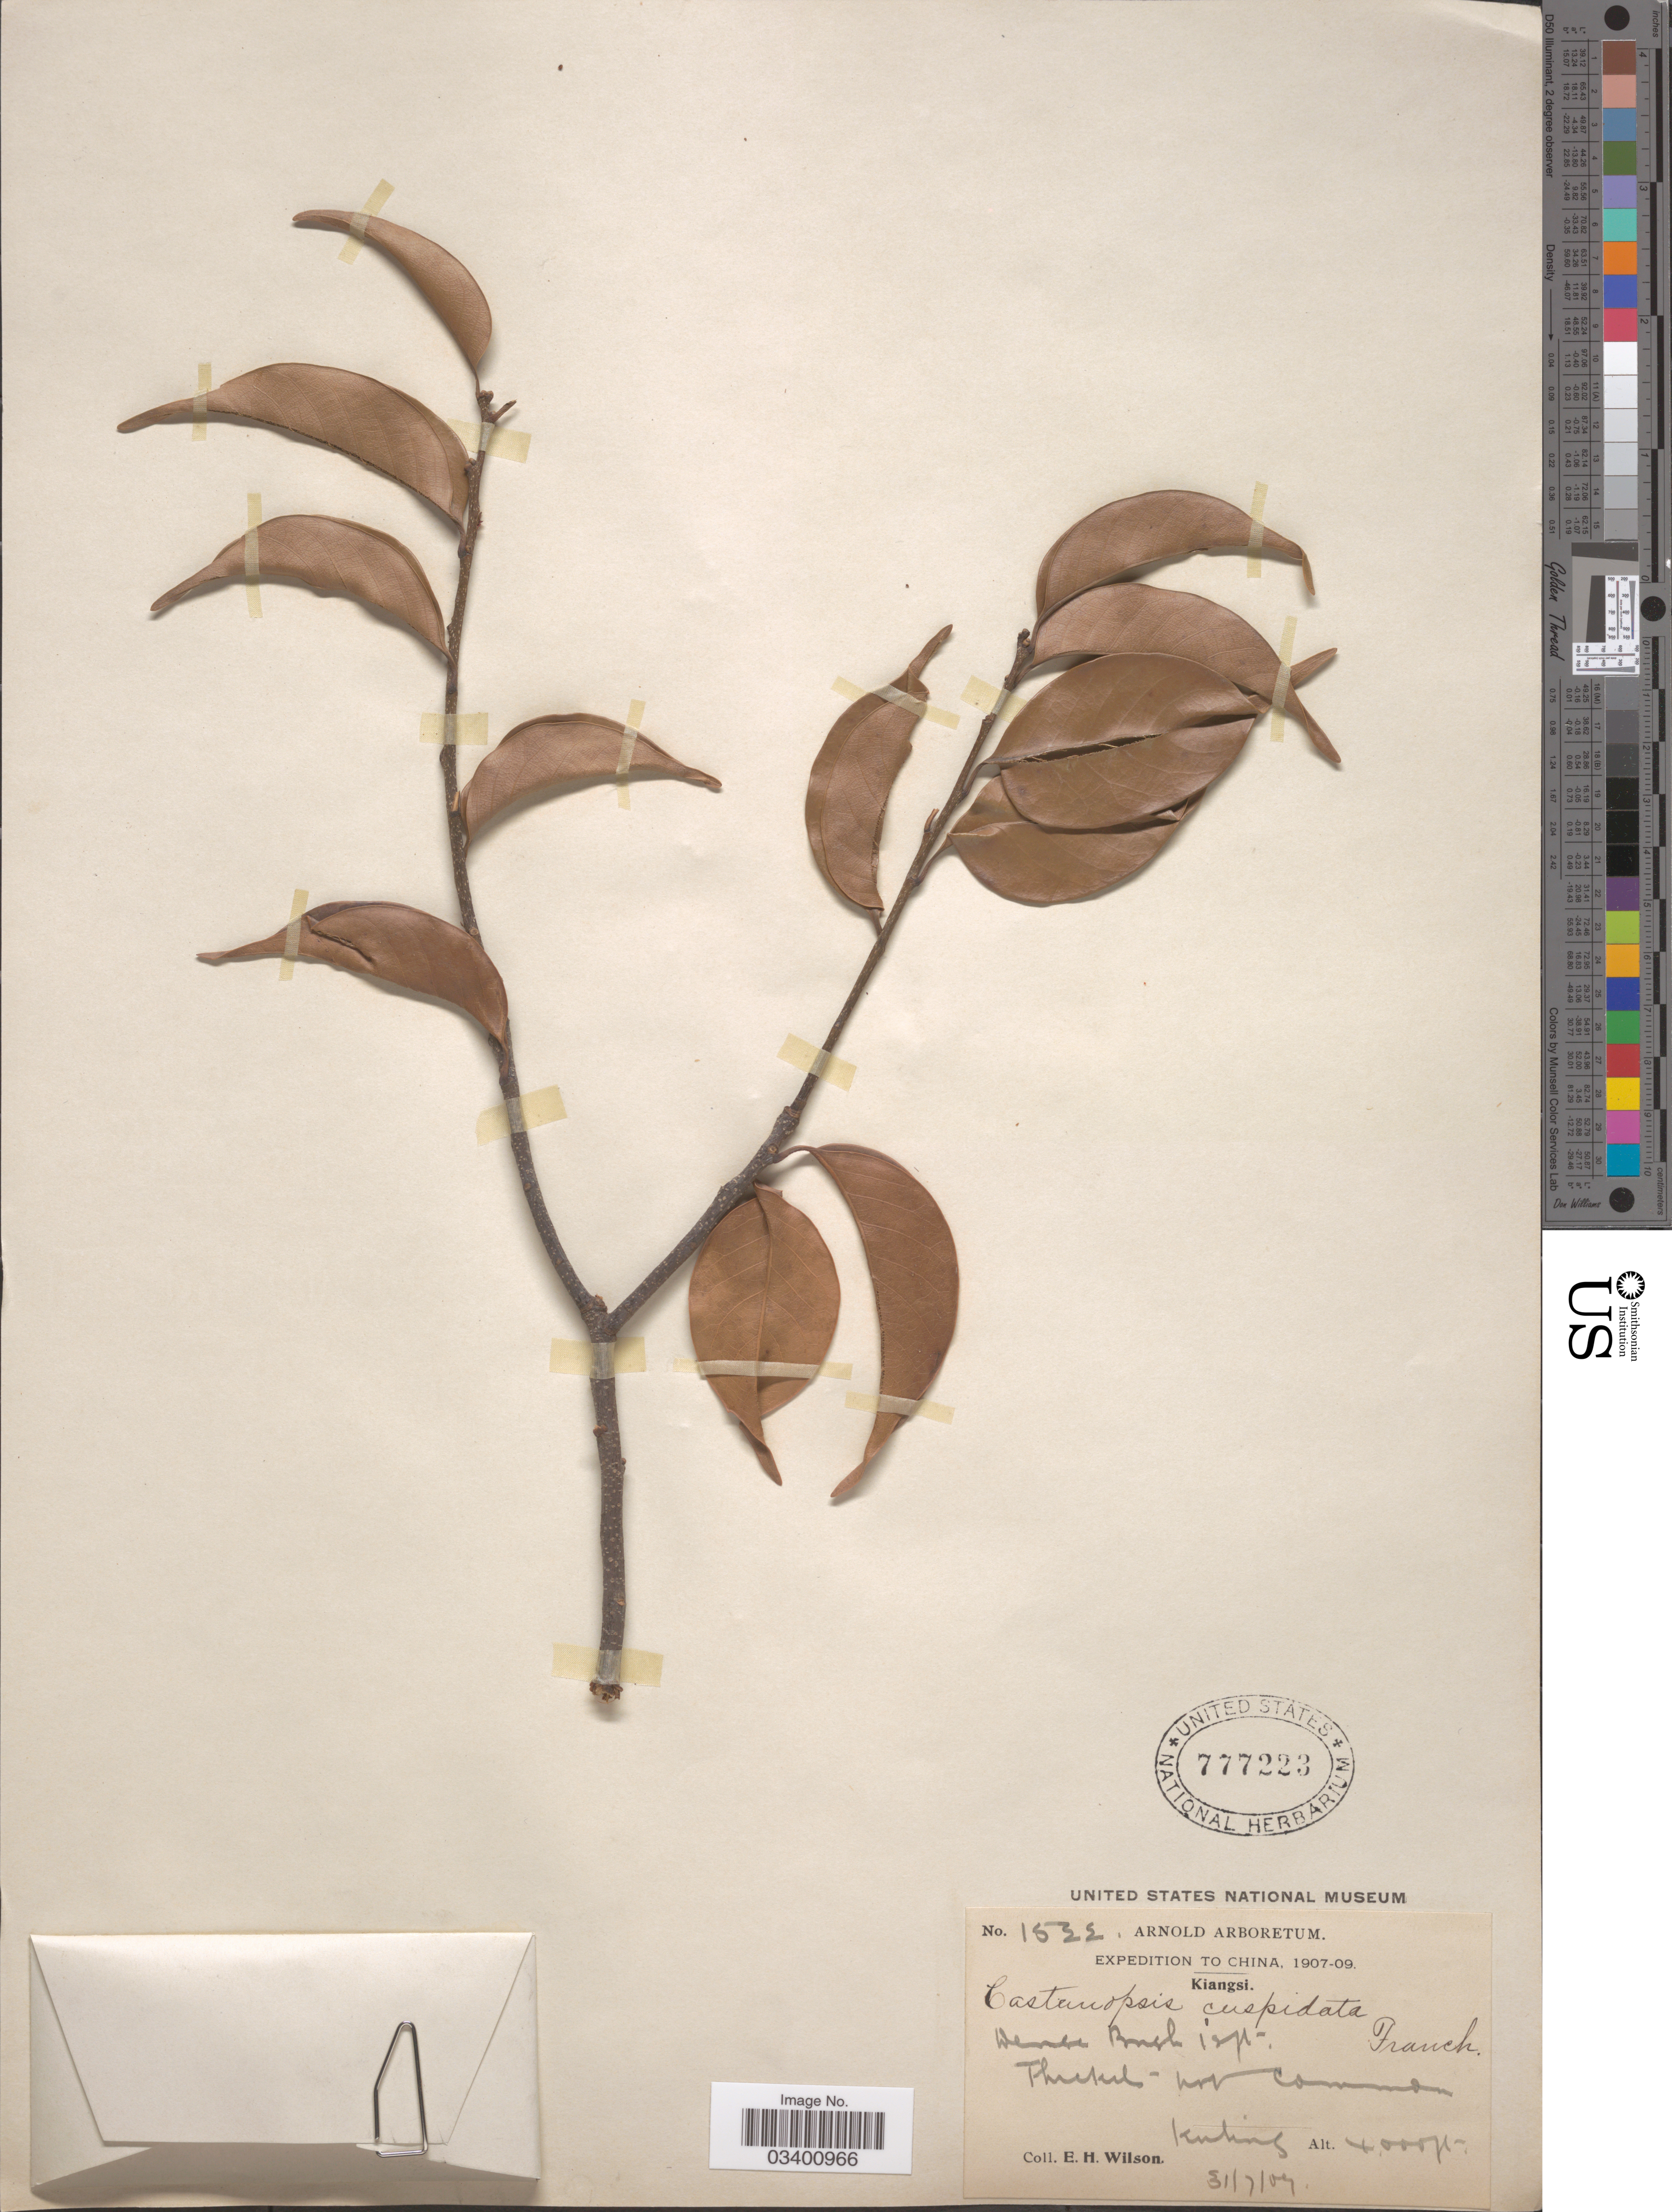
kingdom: Plantae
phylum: Tracheophyta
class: Magnoliopsida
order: Fagales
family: Fagaceae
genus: Castanopsis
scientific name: Castanopsis cuspidata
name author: (Thunb.) Schottky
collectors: E. Wilson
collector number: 1522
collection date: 1907-07-31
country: China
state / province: Jiangxi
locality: Kiangsi. Kuling.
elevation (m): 1219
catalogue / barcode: US 777223